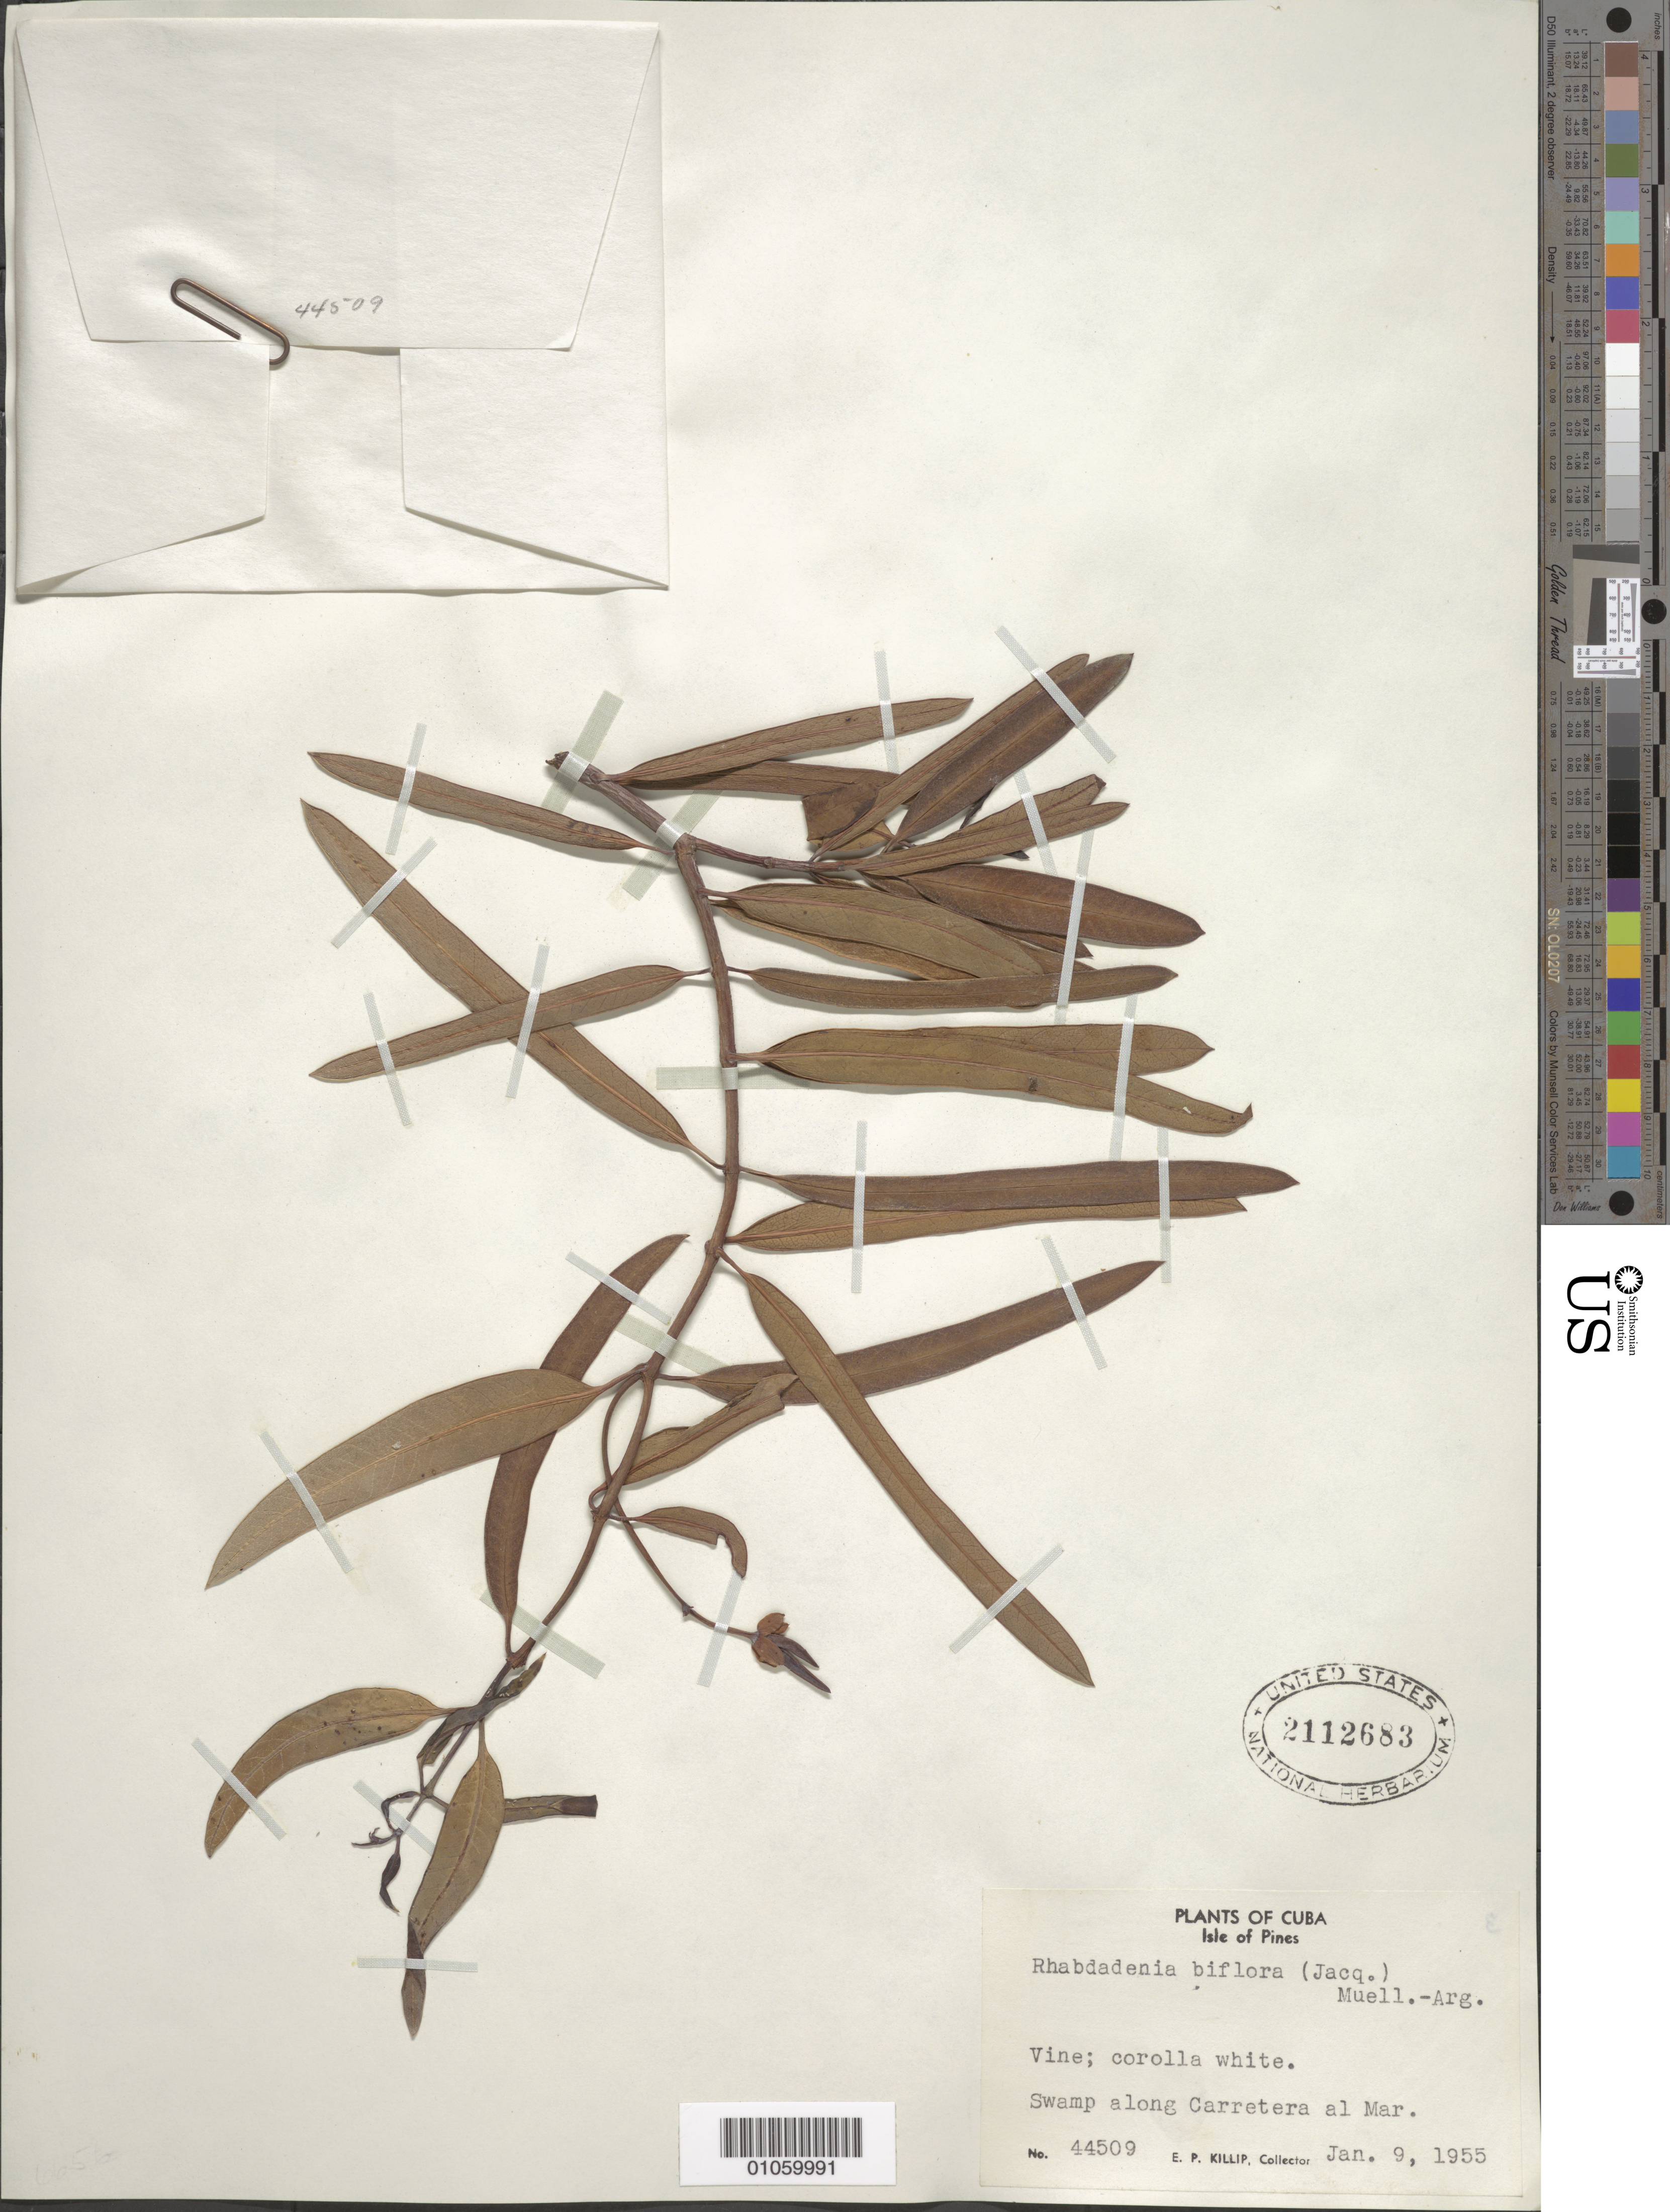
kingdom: Plantae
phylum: Tracheophyta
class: Magnoliopsida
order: Gentianales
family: Apocynaceae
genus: Rhabdadenia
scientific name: Rhabdadenia biflora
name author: (Jacq.) Müll. Arg.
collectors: E. P. Killip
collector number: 44509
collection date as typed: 09 Jan 1955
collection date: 1955-01-09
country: Cuba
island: Isla de la Juventud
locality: Swamp along Carretera al Mar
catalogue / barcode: US 2112683